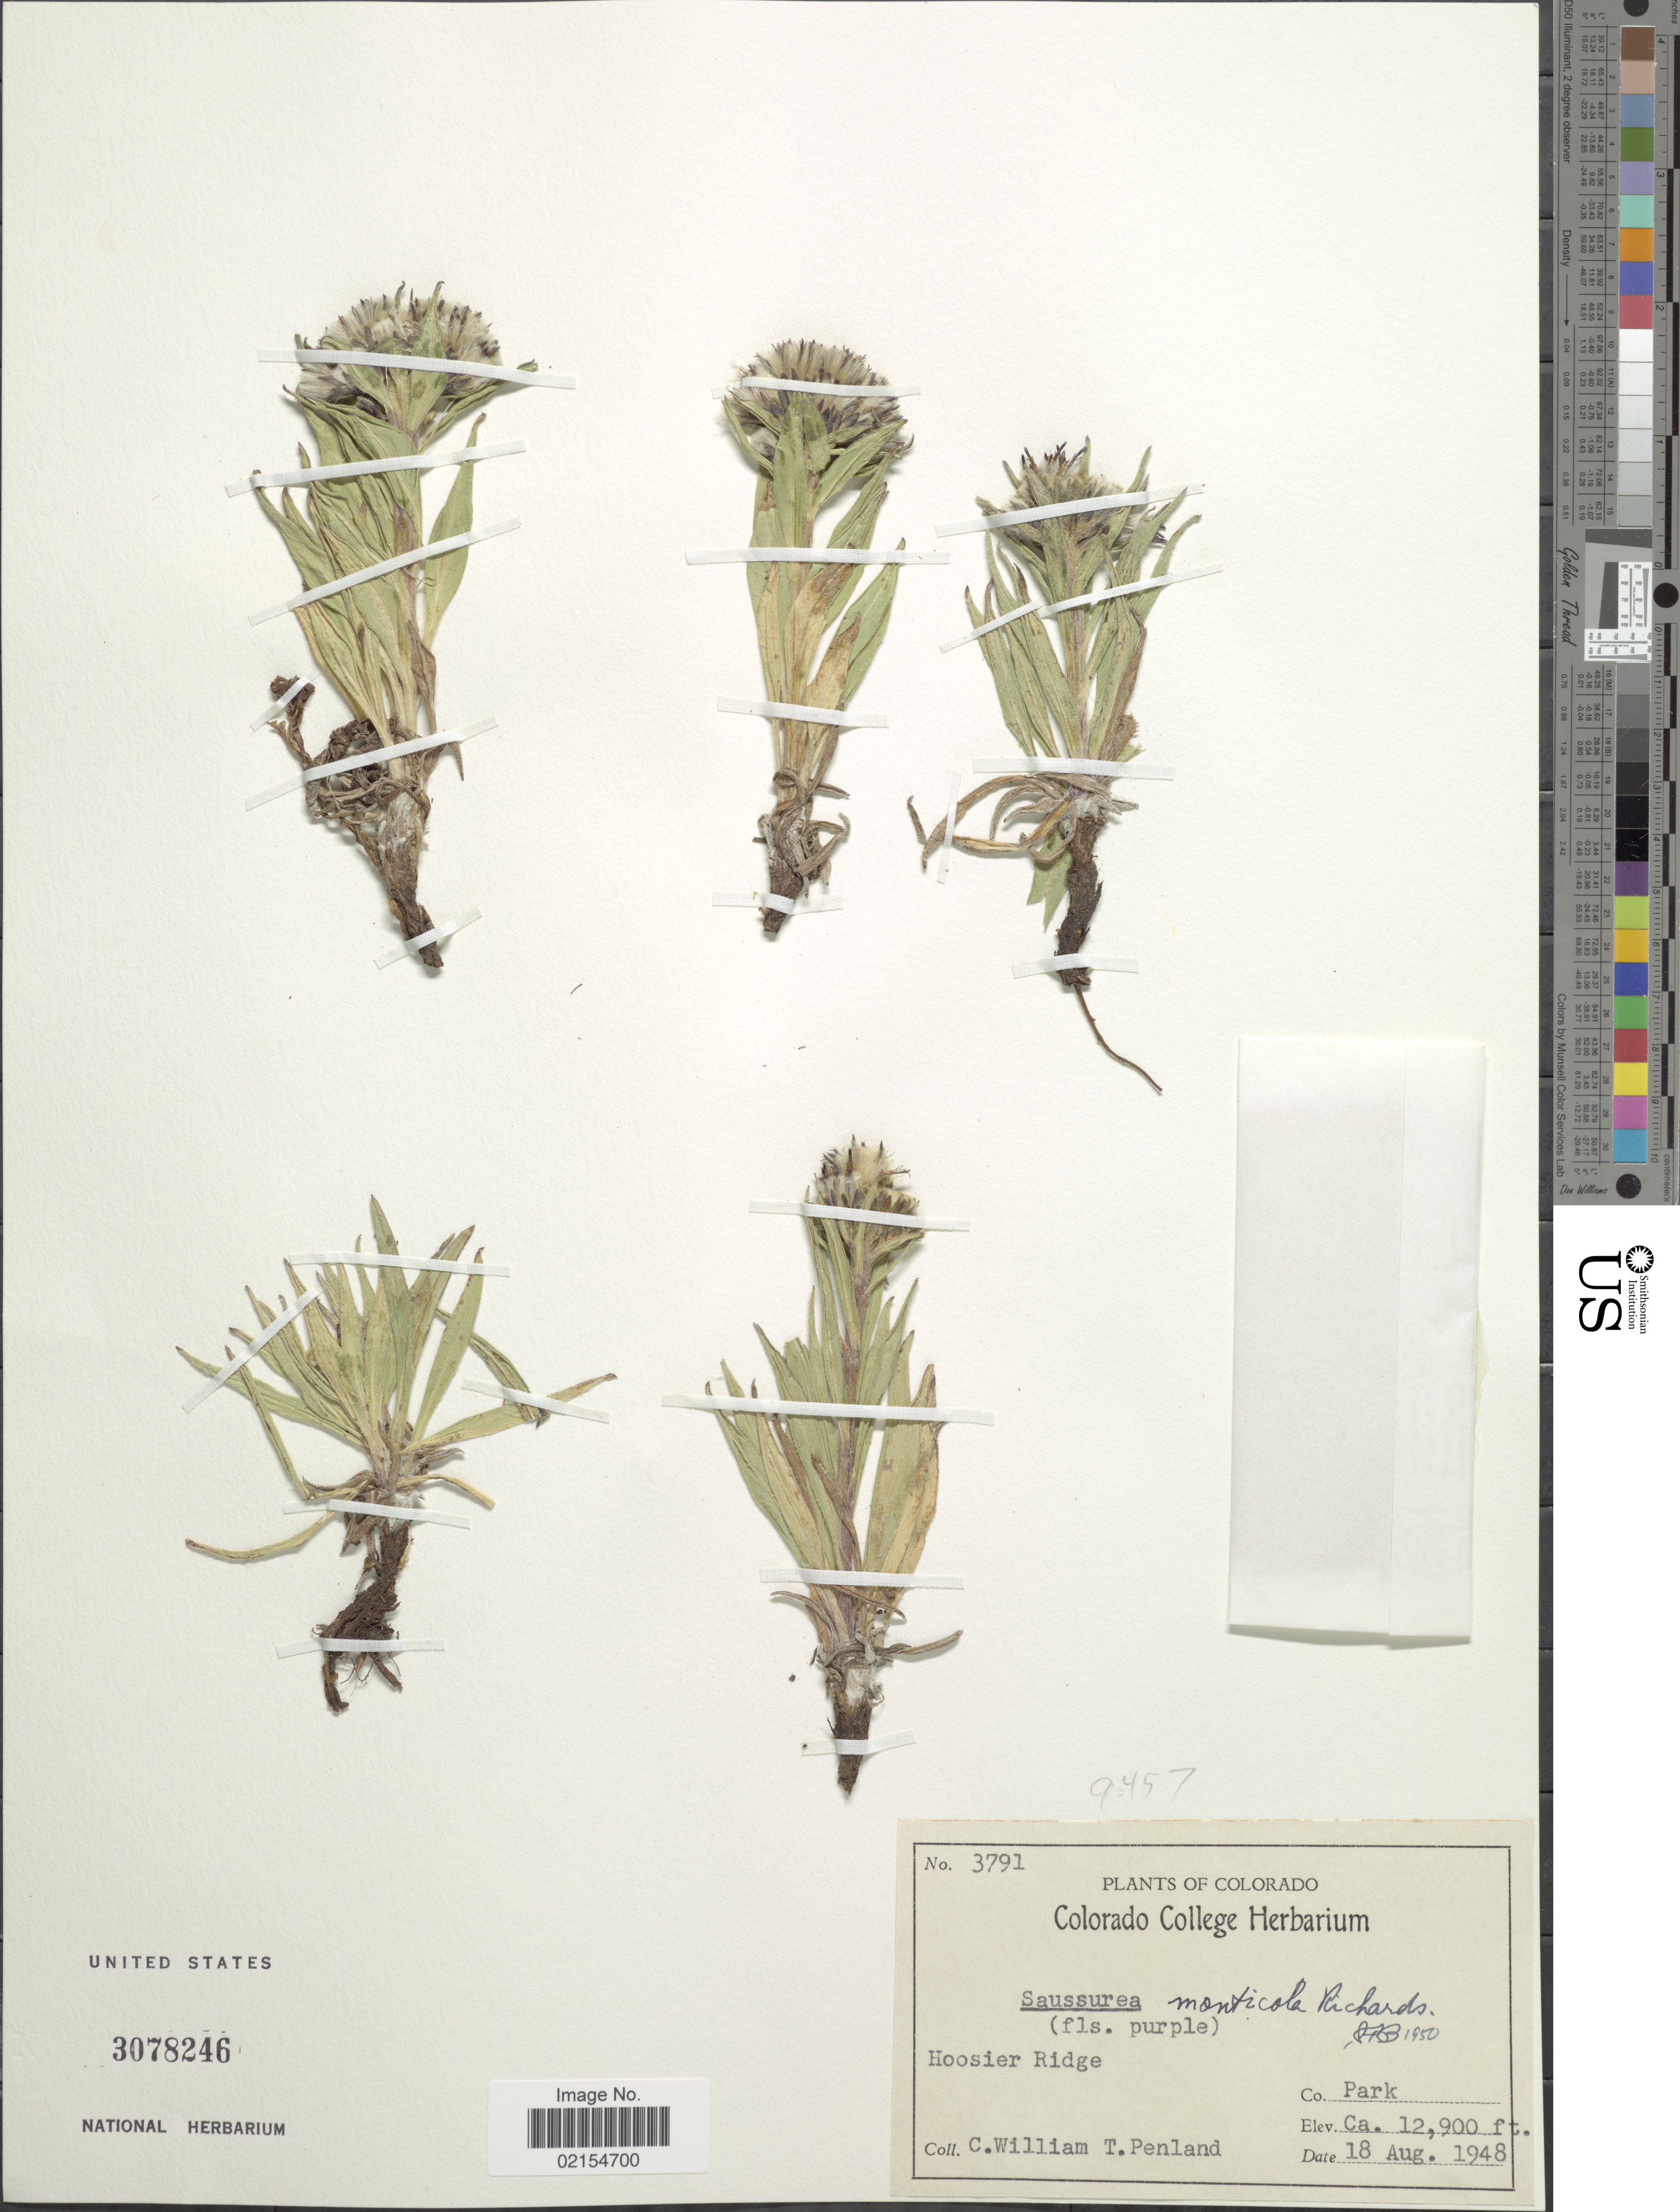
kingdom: Plantae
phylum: Tracheophyta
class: Magnoliopsida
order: Asterales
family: Asteraceae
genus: Saussurea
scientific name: Saussurea angustifolia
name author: (L.) DC.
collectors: C. William & T. Penland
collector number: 3791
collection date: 1948-08-18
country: United States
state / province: Colorado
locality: Hoosier Ridge, Co. Park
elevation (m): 3932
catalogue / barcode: US 3078246